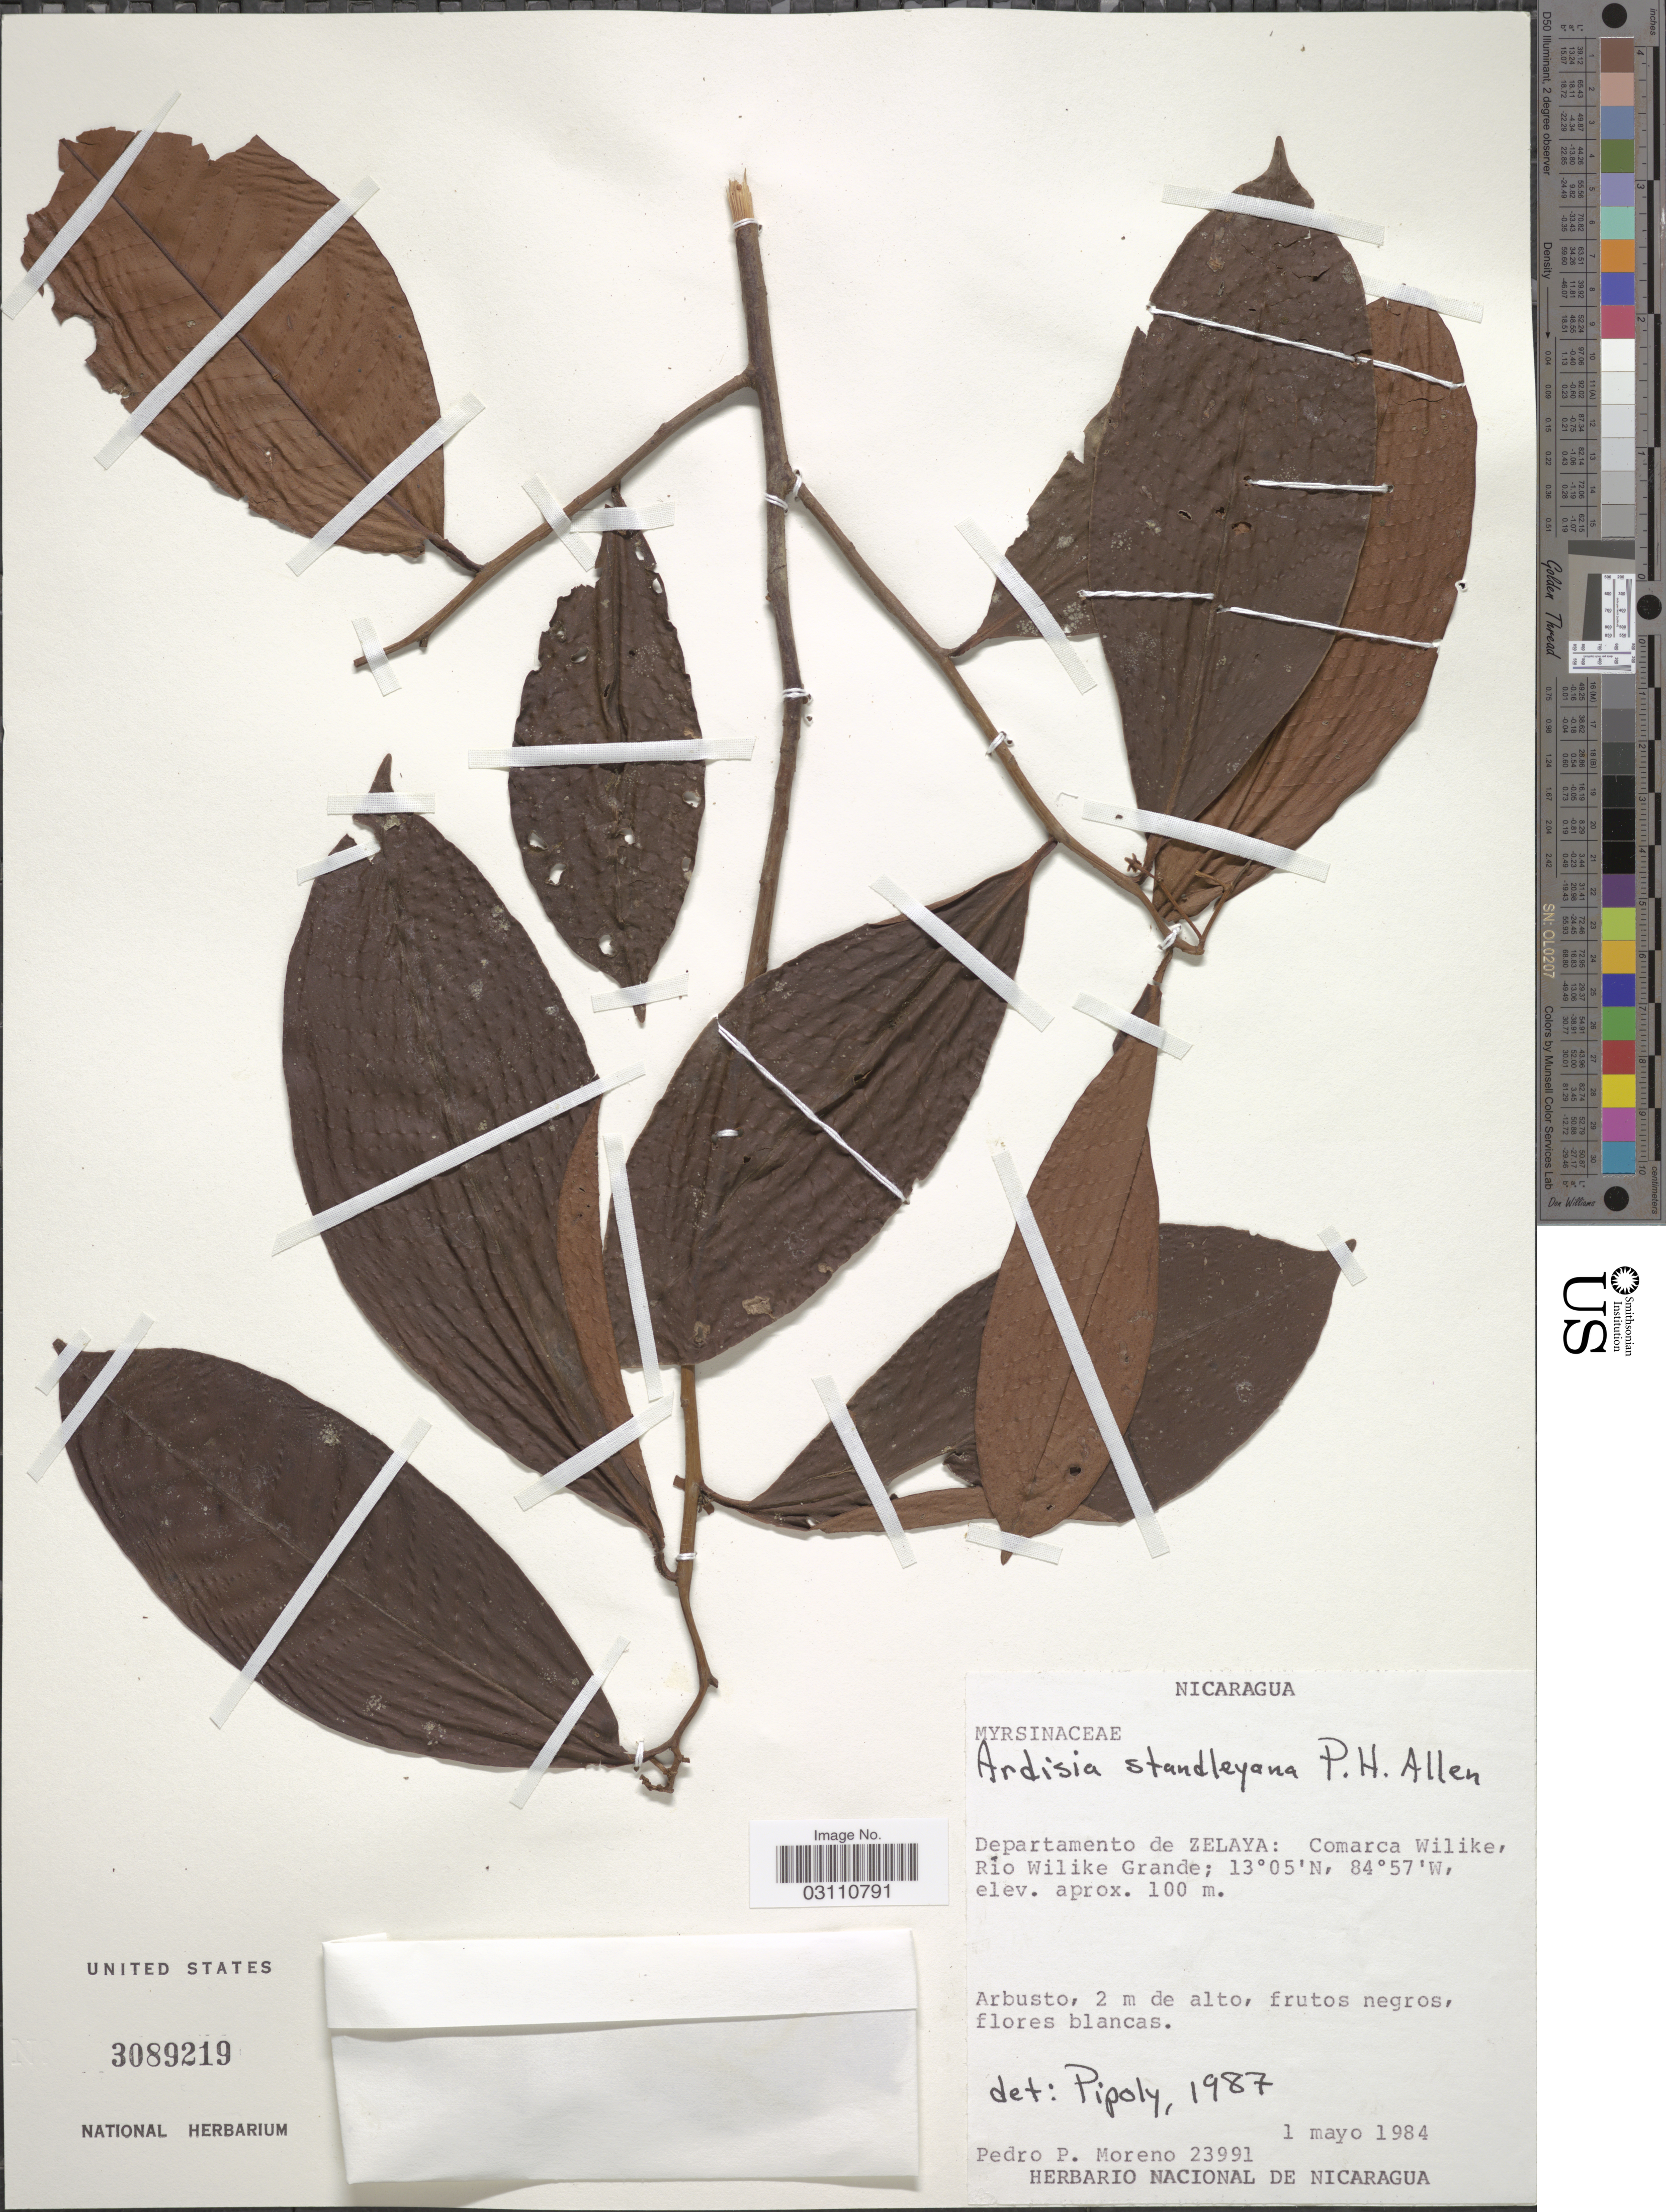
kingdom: Plantae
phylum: Tracheophyta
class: Magnoliopsida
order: Ericales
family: Primulaceae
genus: Ardisia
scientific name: Ardisia standleyana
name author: P.H. Allen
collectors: P. Moreno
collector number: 23991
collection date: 1984-05-01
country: Nicaragua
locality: Departamento de Zelaya: Comarca Wilike, Río Wilike Grande.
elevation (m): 100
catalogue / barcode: US 3089219